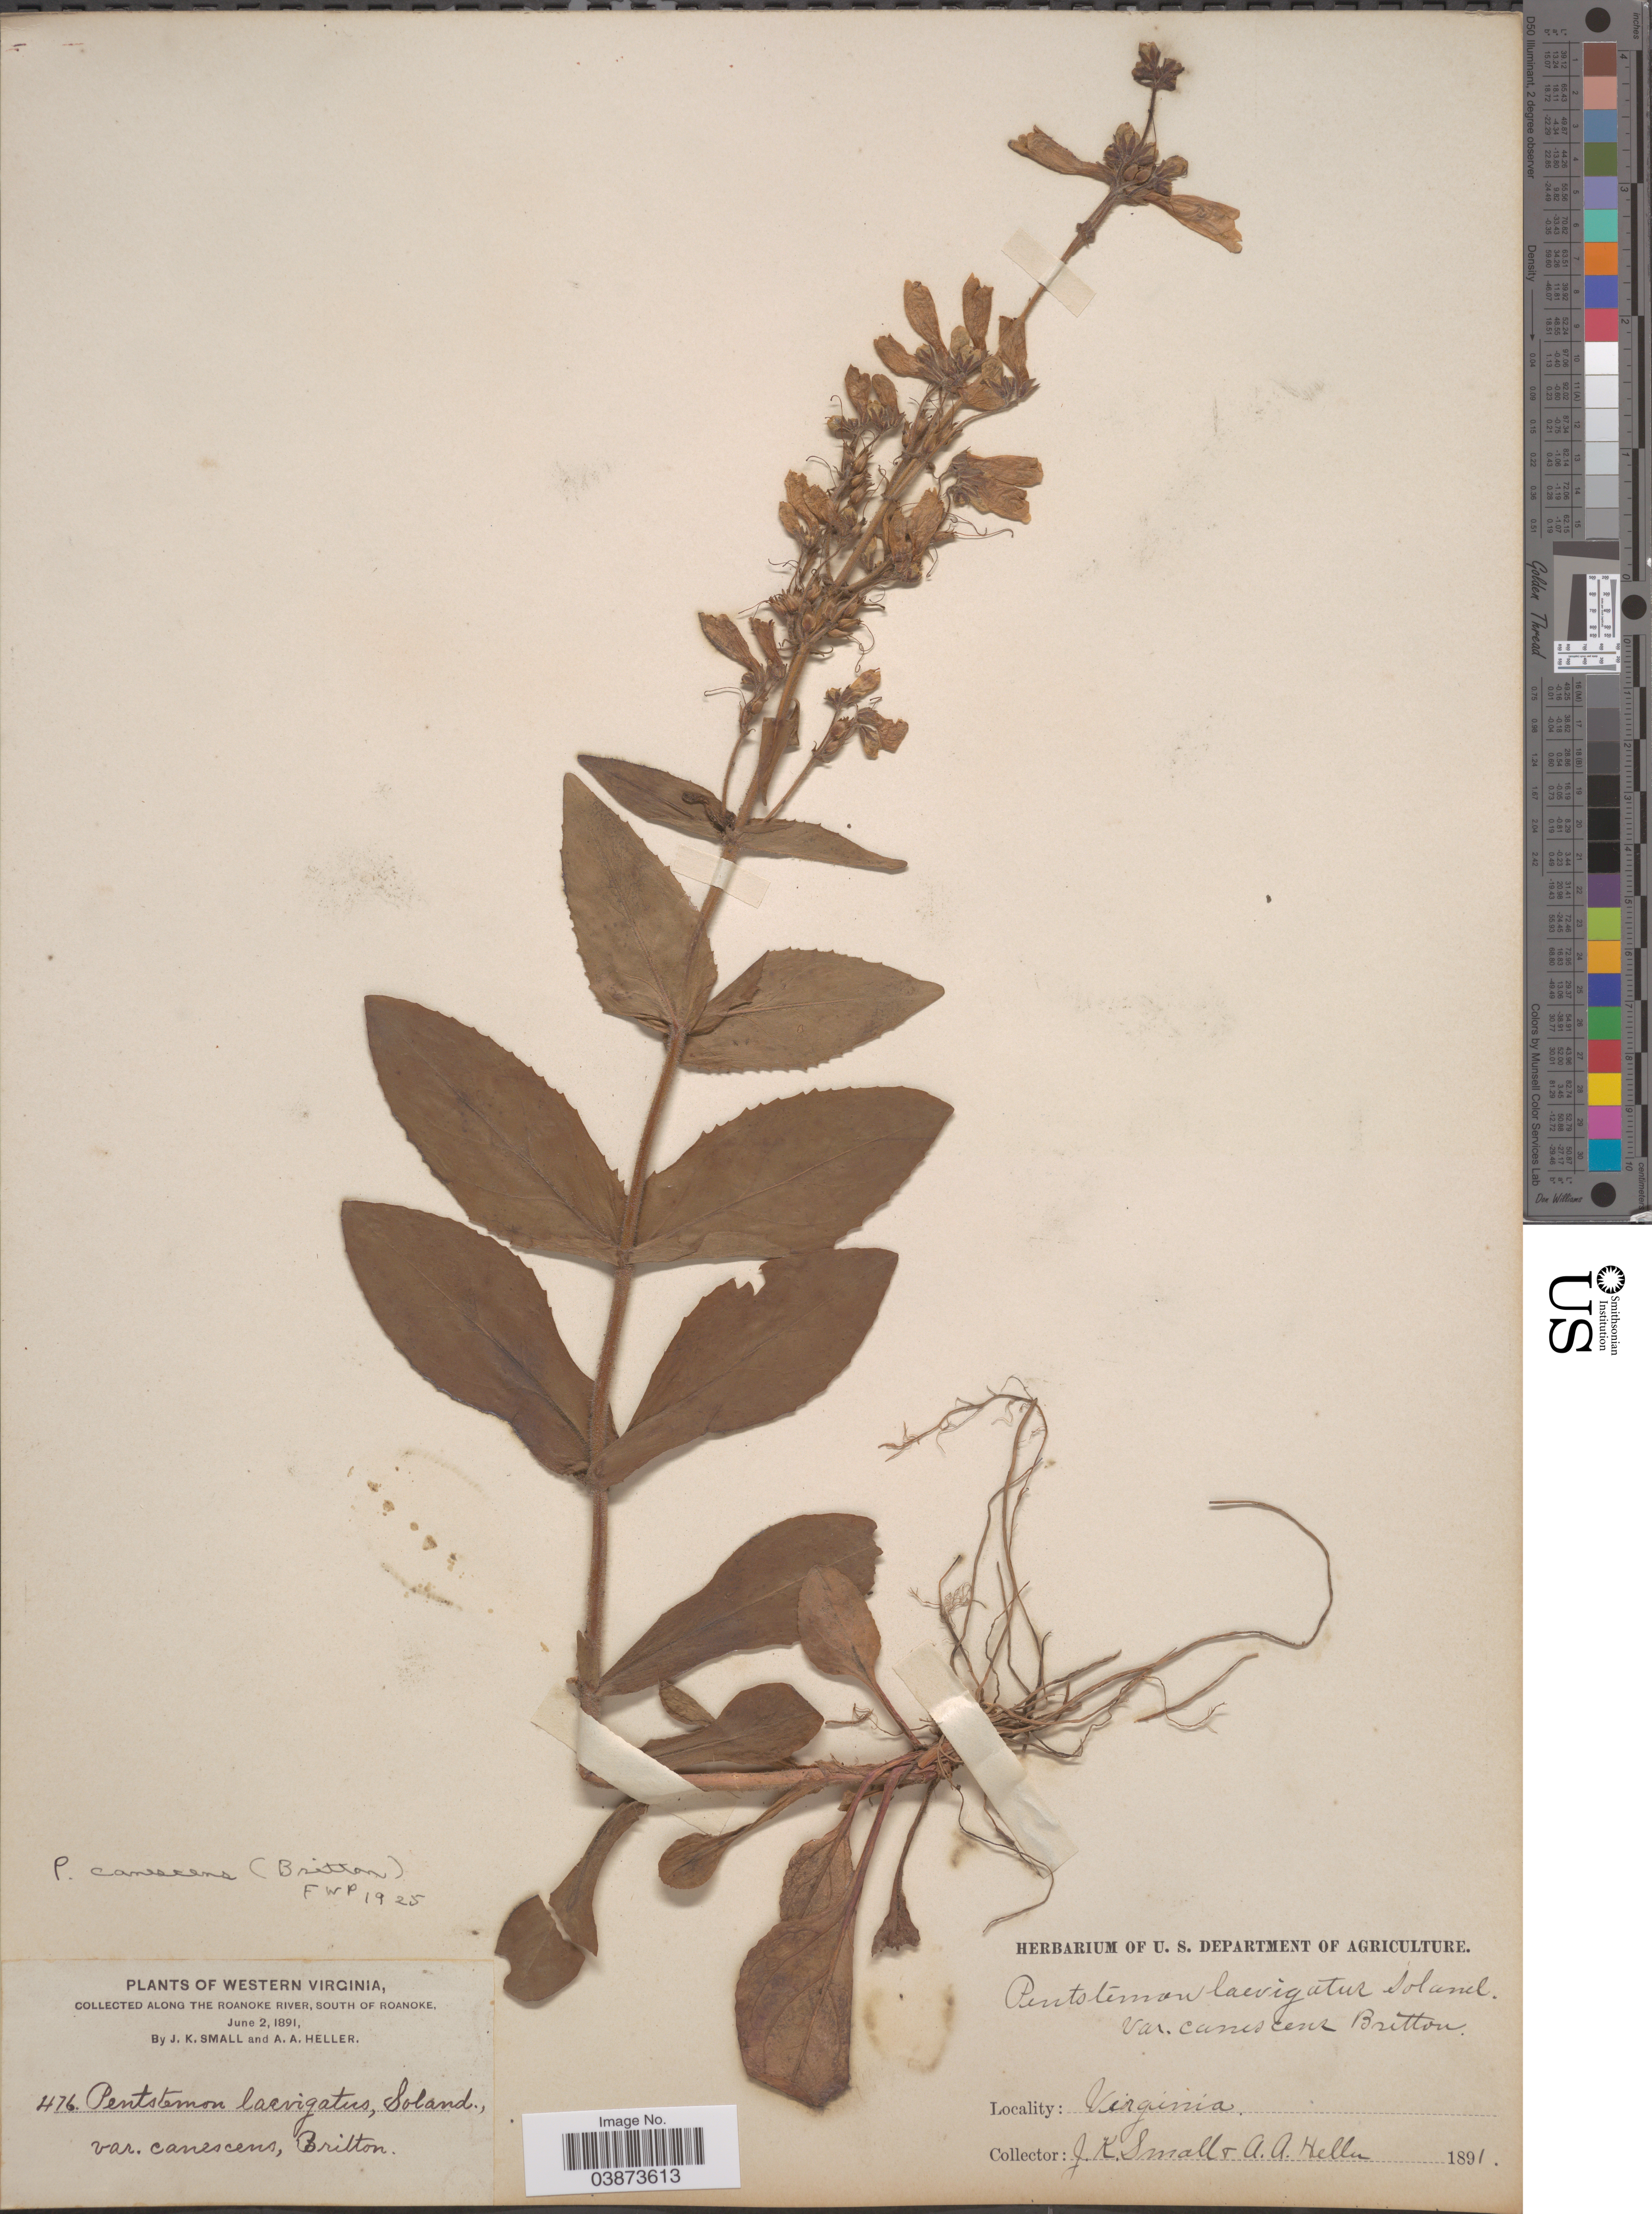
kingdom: Plantae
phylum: Tracheophyta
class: Magnoliopsida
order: Lamiales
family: Plantaginaceae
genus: Penstemon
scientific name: Penstemon canescens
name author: L.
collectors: J. K. Small & A. A. Heller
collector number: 476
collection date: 1891-06-02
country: United States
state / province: Virginia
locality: Western Virginia, along the Roanoke River, South of Roanoke.